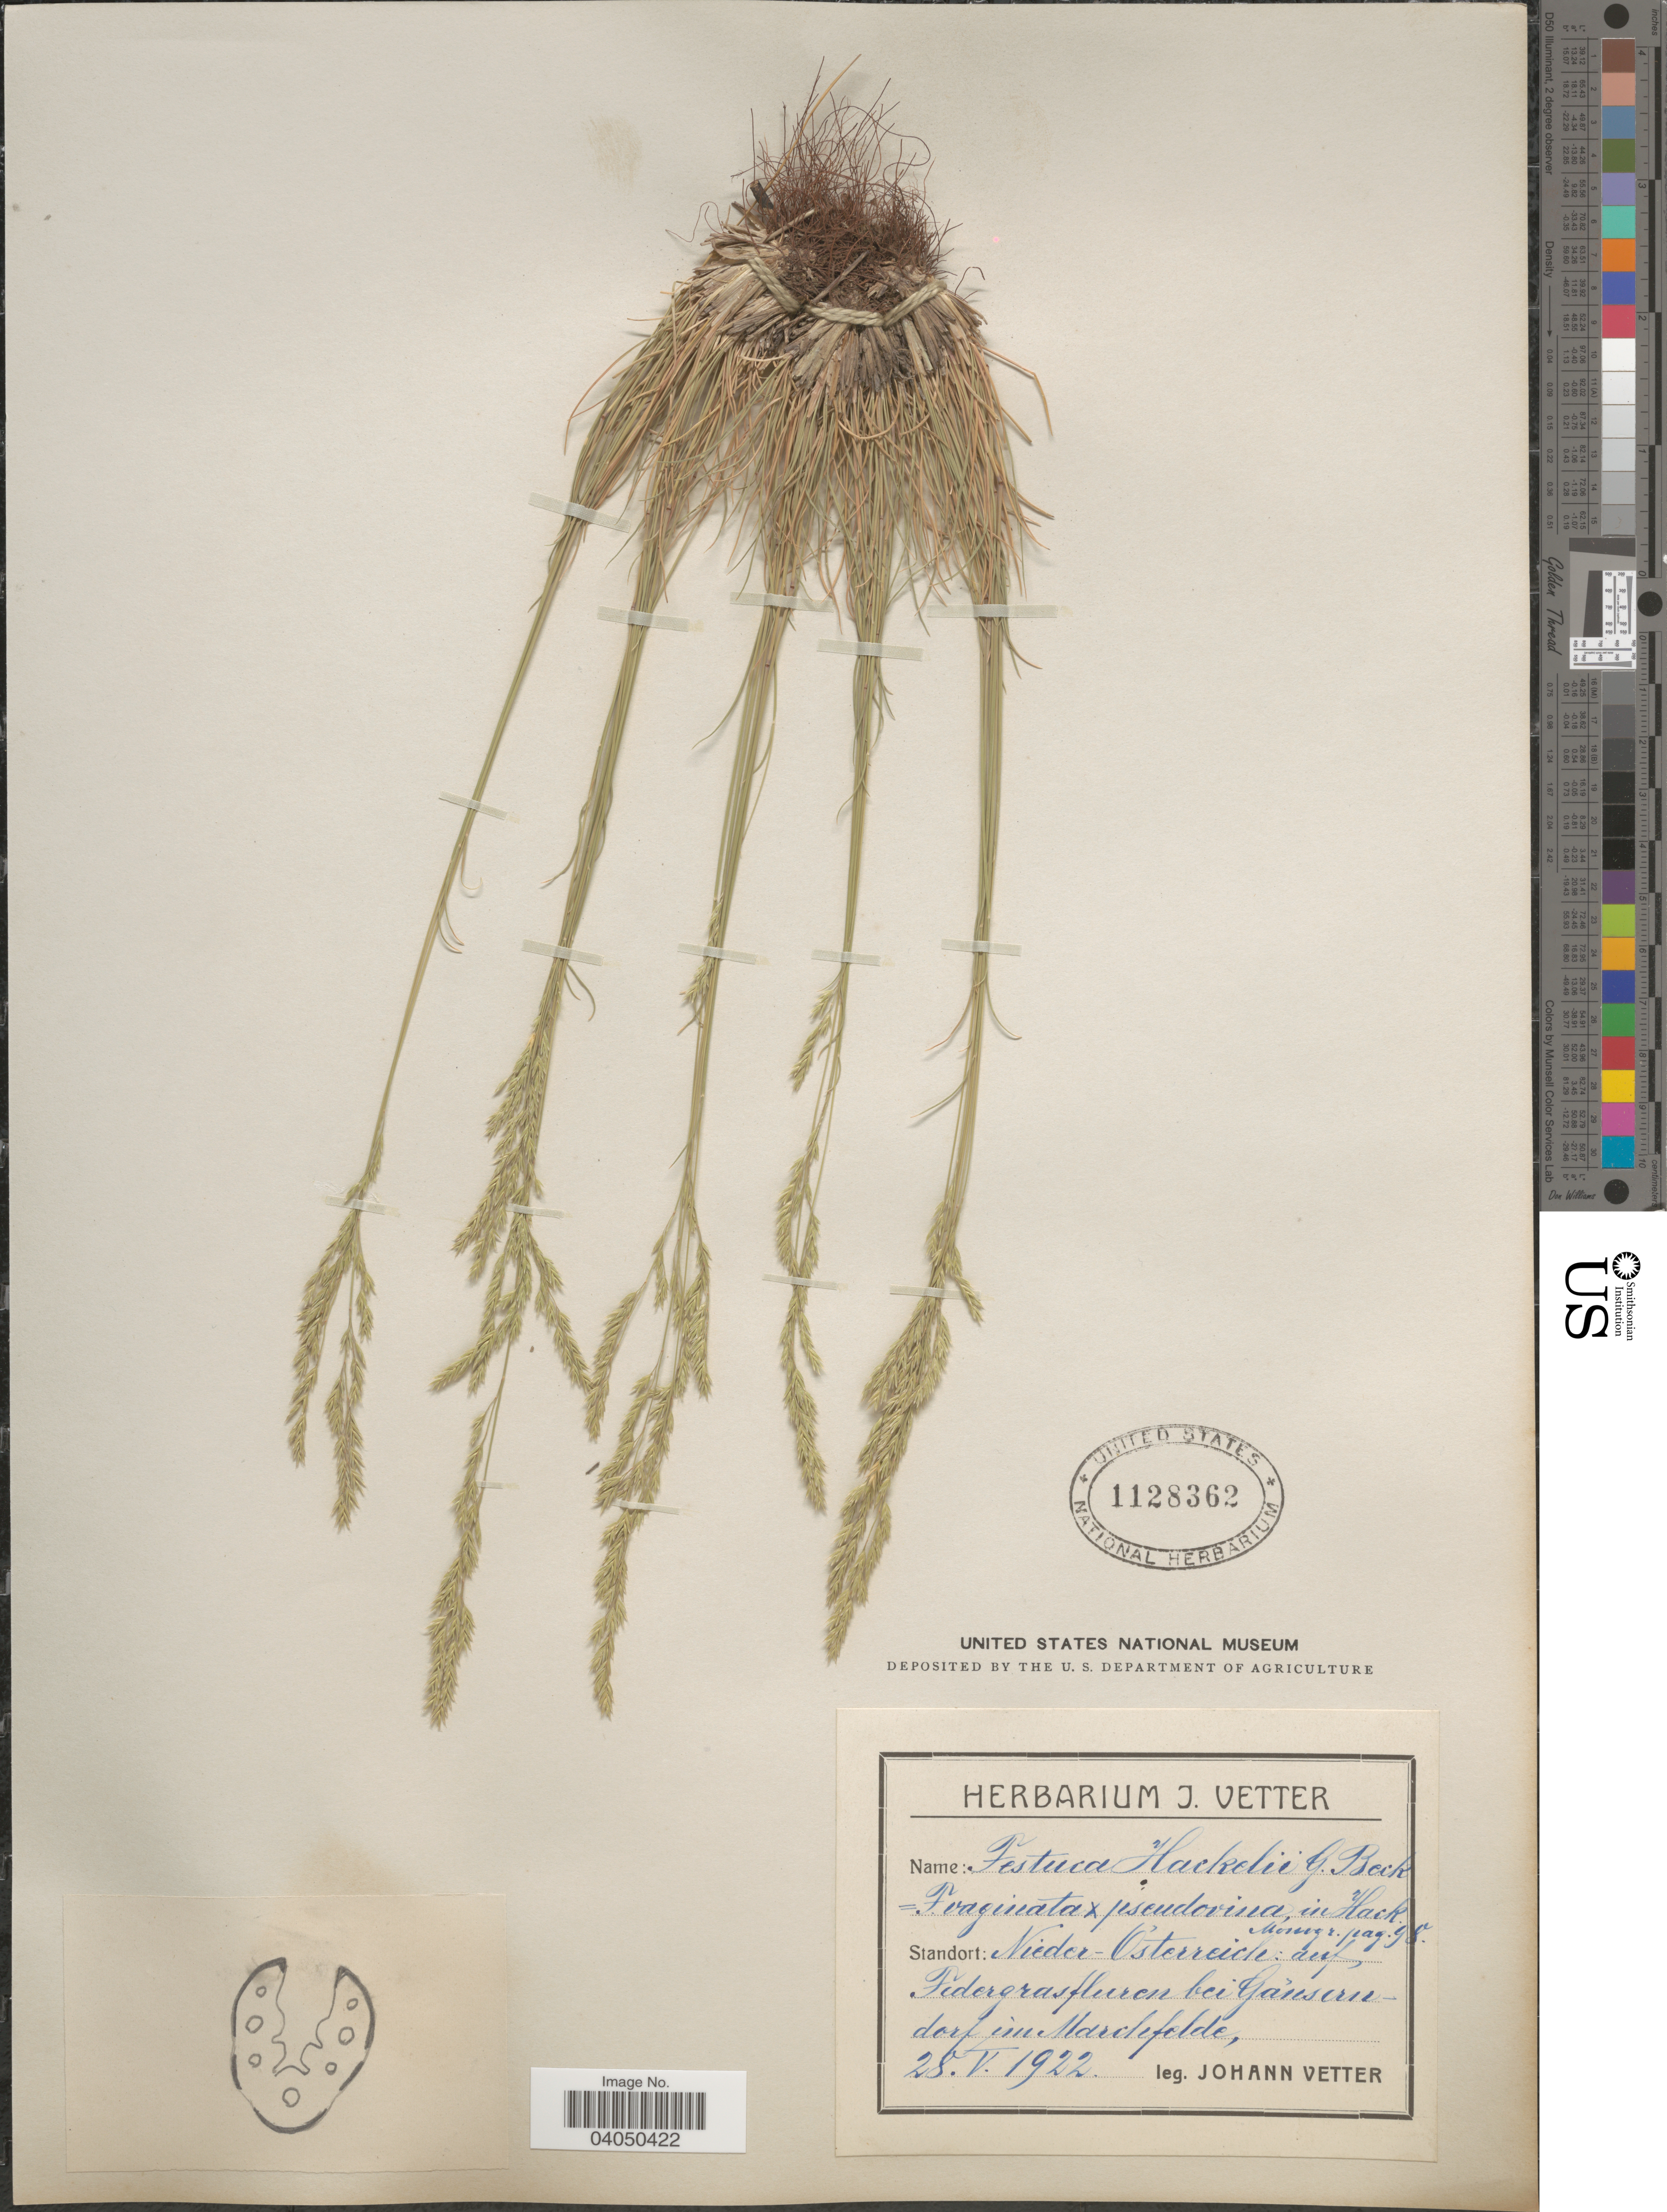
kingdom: Plantae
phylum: Tracheophyta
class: Liliopsida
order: Poales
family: Poaceae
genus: Festuca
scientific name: Festuca x hackelii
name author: K. Richt.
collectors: J. Vetter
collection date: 1922-05-28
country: Austria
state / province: Niederosterreich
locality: Nieder-Osterreich: auf Federgrasfluren bei Gãnserndorf im Marchfelde.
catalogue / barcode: US 1128362